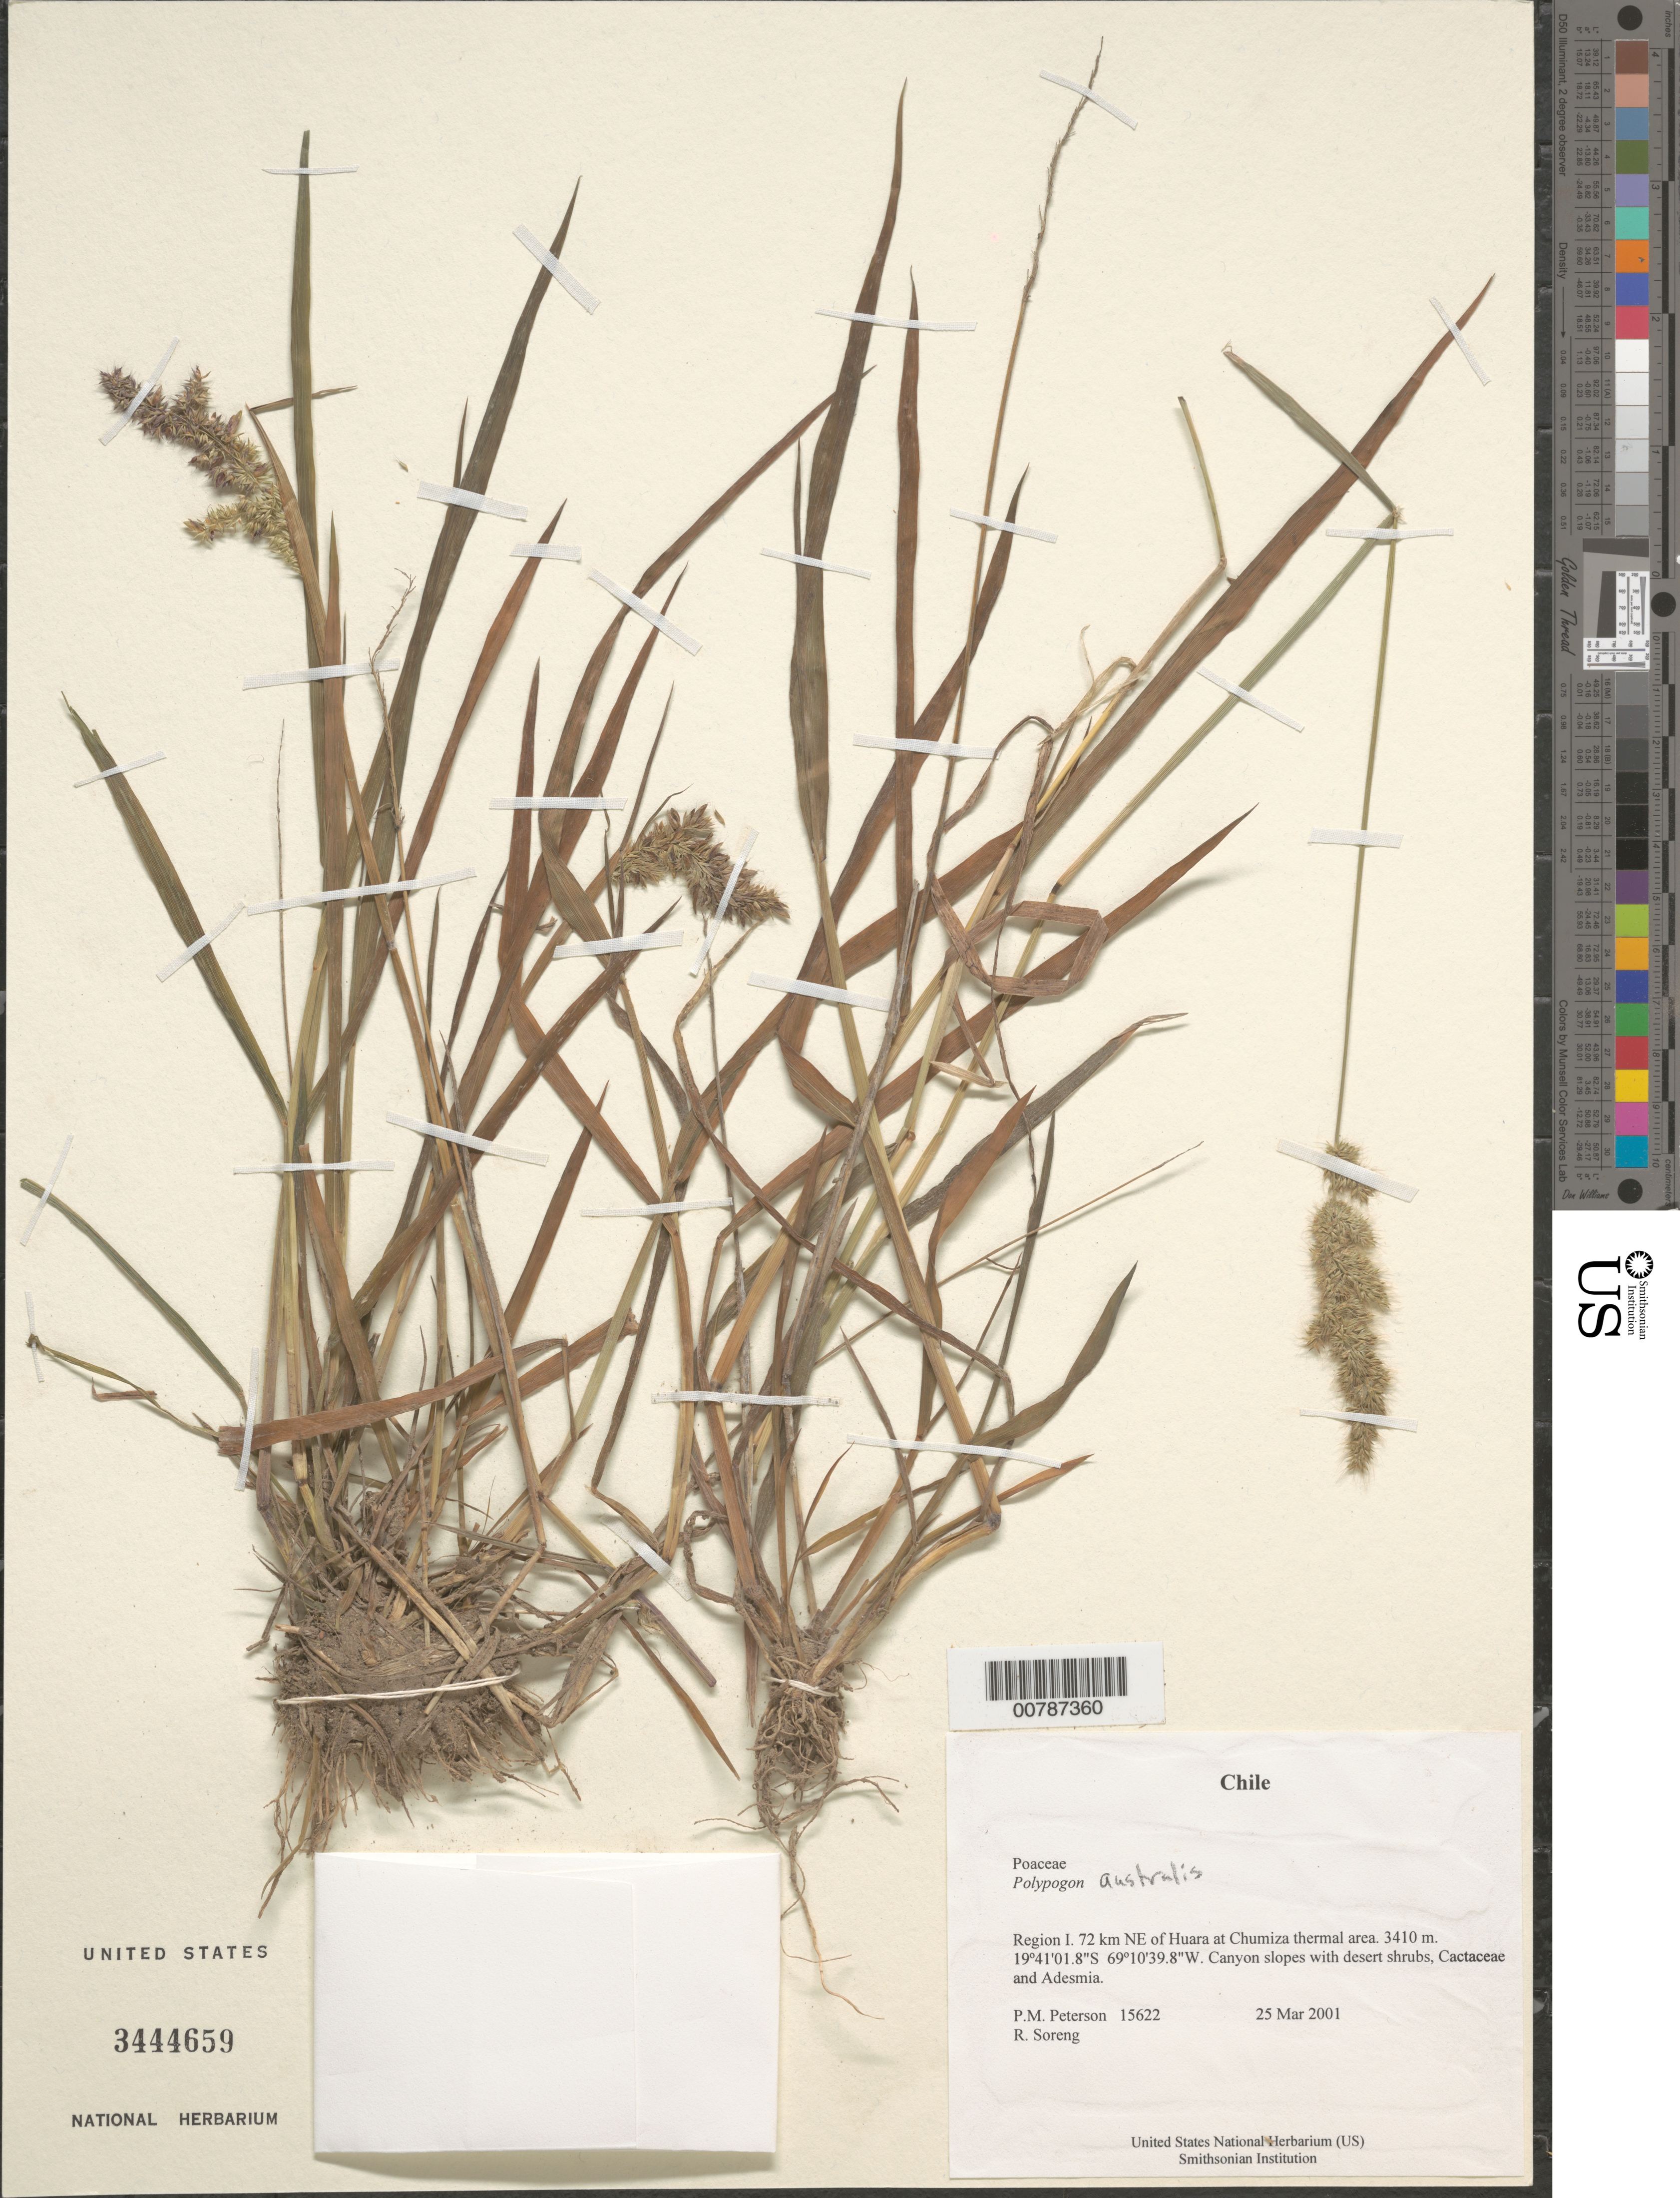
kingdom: Plantae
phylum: Tracheophyta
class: Liliopsida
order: Poales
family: Poaceae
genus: Polypogon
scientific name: Polypogon australis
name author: Brongn.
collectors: P. M. Peterson & R. J. Soreng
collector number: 15622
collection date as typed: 25 Mar 2001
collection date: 2001-03-25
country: Chile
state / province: Tarapacá (I)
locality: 72 km NE of Huara at Chumiza thermal area.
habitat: Canyon slopes with desert shrubs, Cactaceae and Adesmia.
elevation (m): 3410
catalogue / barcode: US 3444659